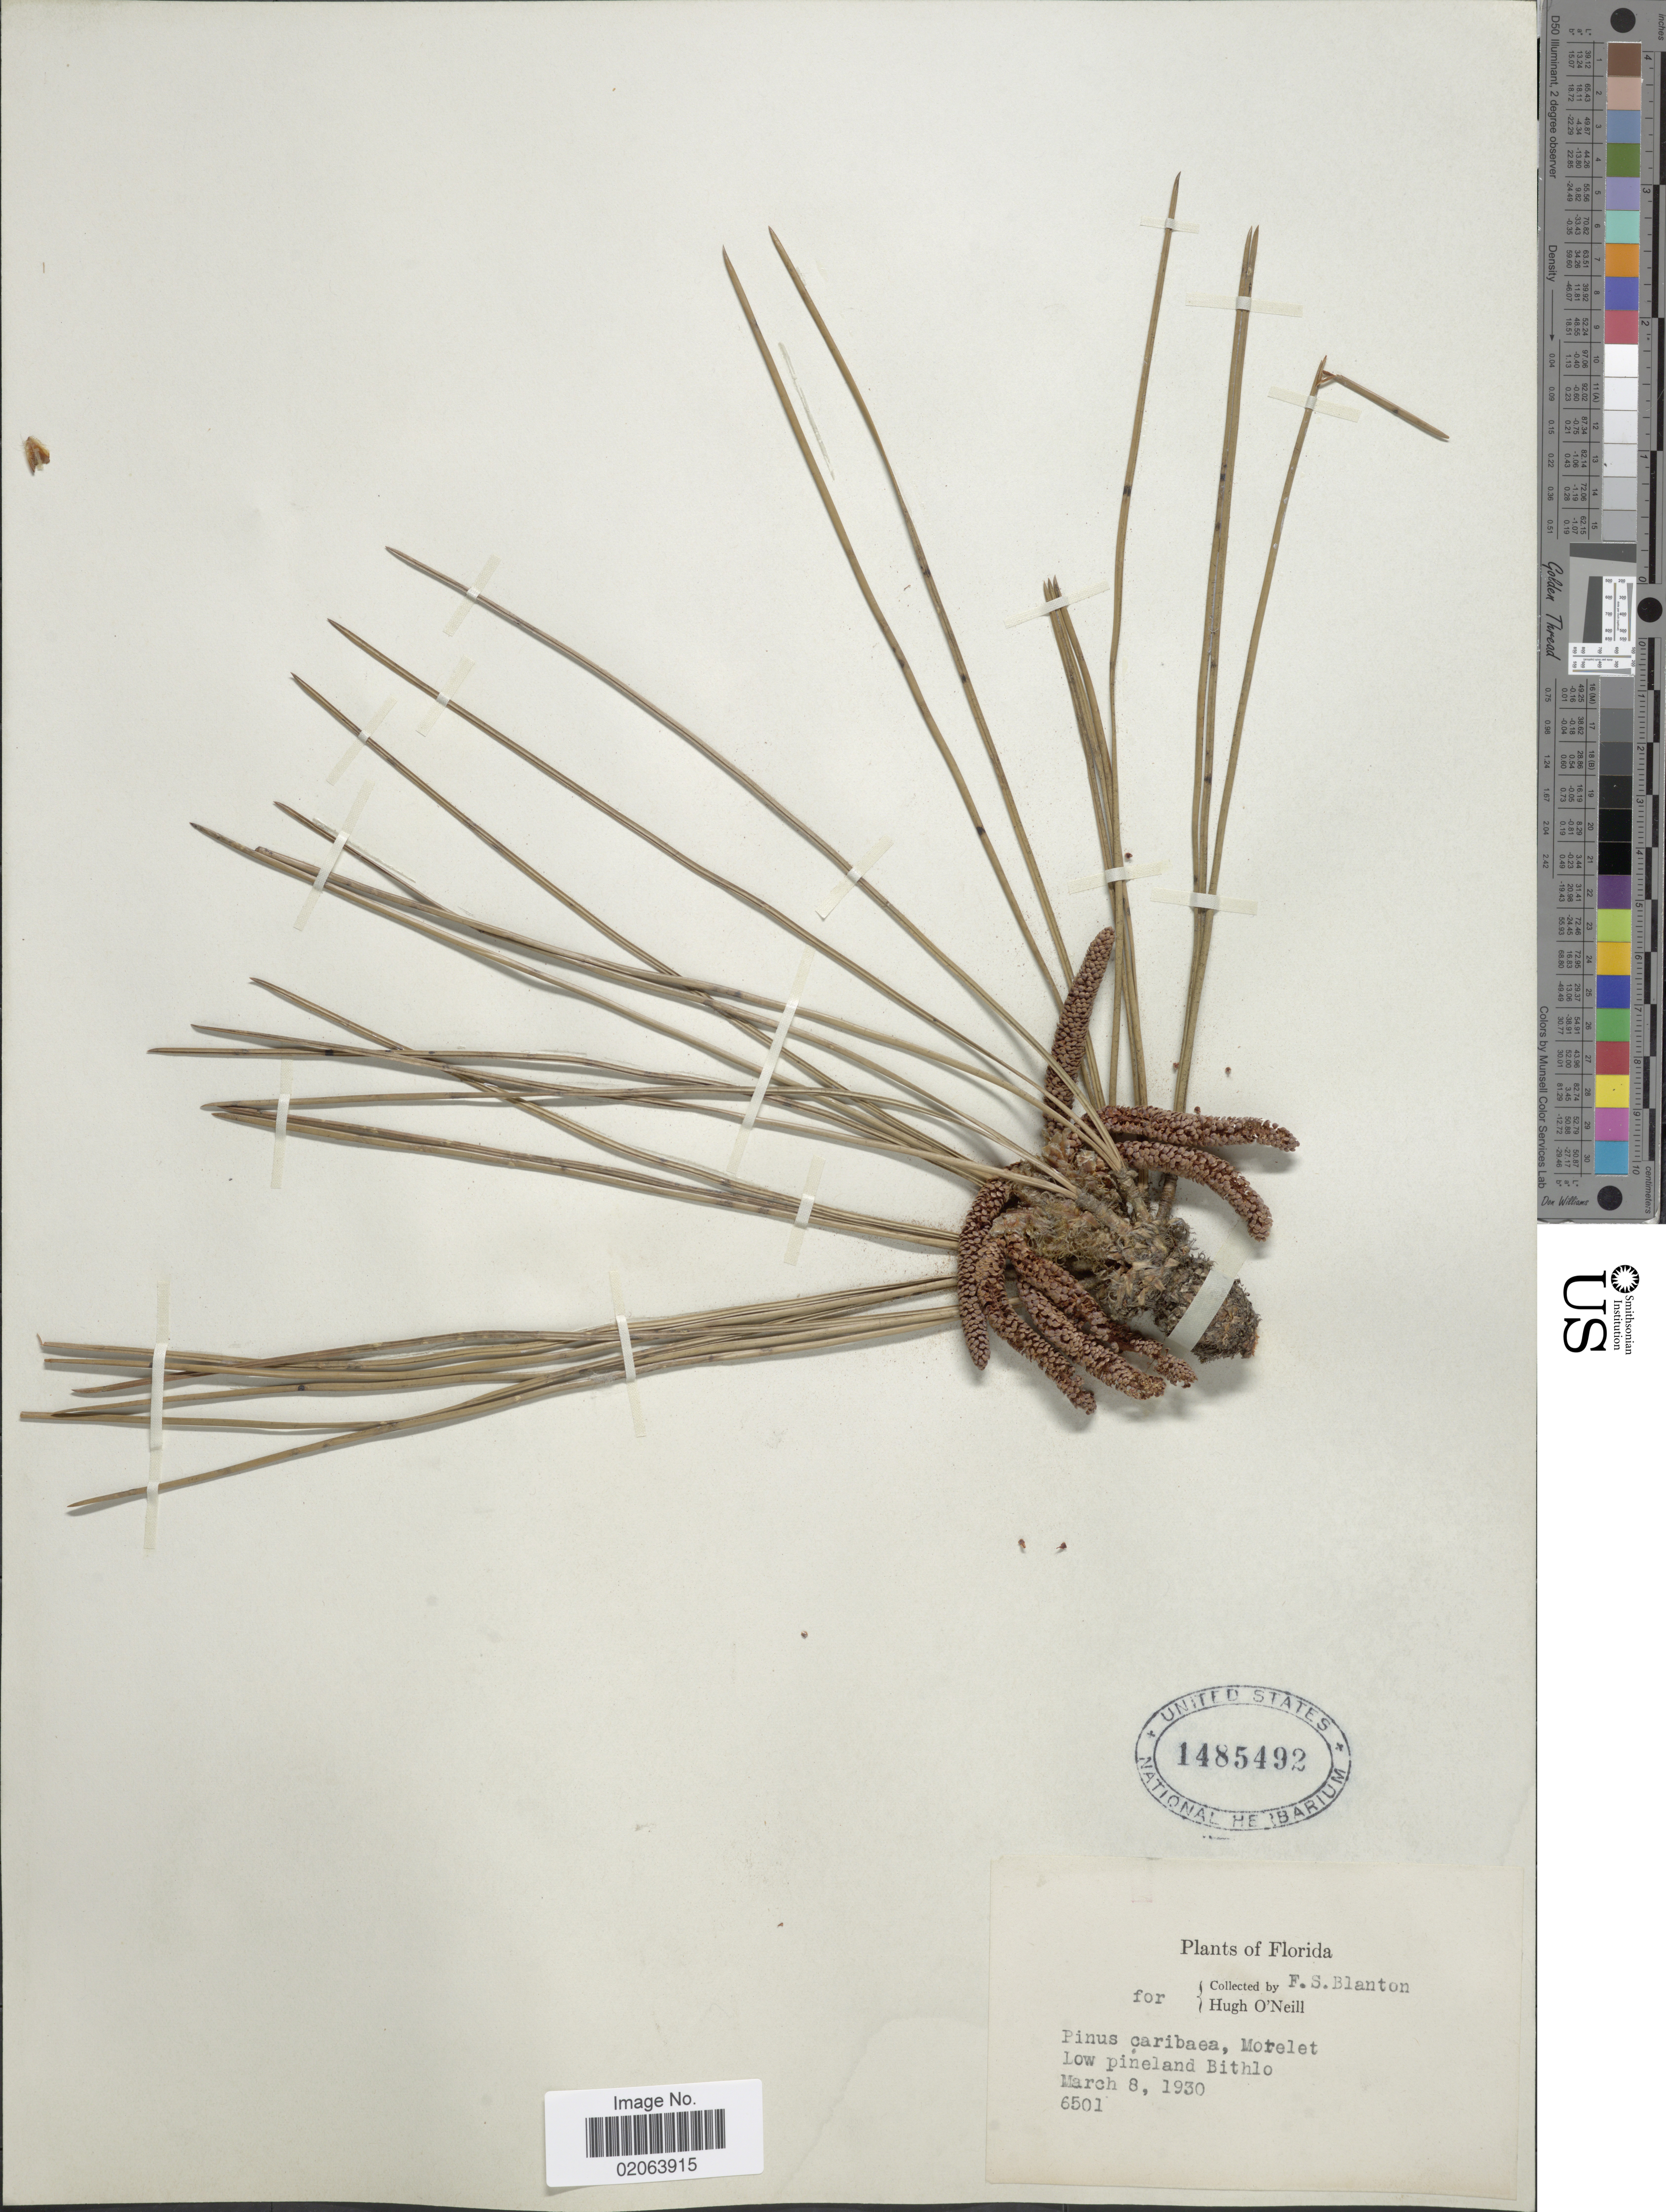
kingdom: Plantae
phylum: Tracheophyta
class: Pinopsida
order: Pinales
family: Pinaceae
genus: Pinus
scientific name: Pinus elliottii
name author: Engelm.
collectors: F. S. Blanton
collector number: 6501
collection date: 1930-03-08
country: United States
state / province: Florida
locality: Low pineland Bithlo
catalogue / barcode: US 1485492